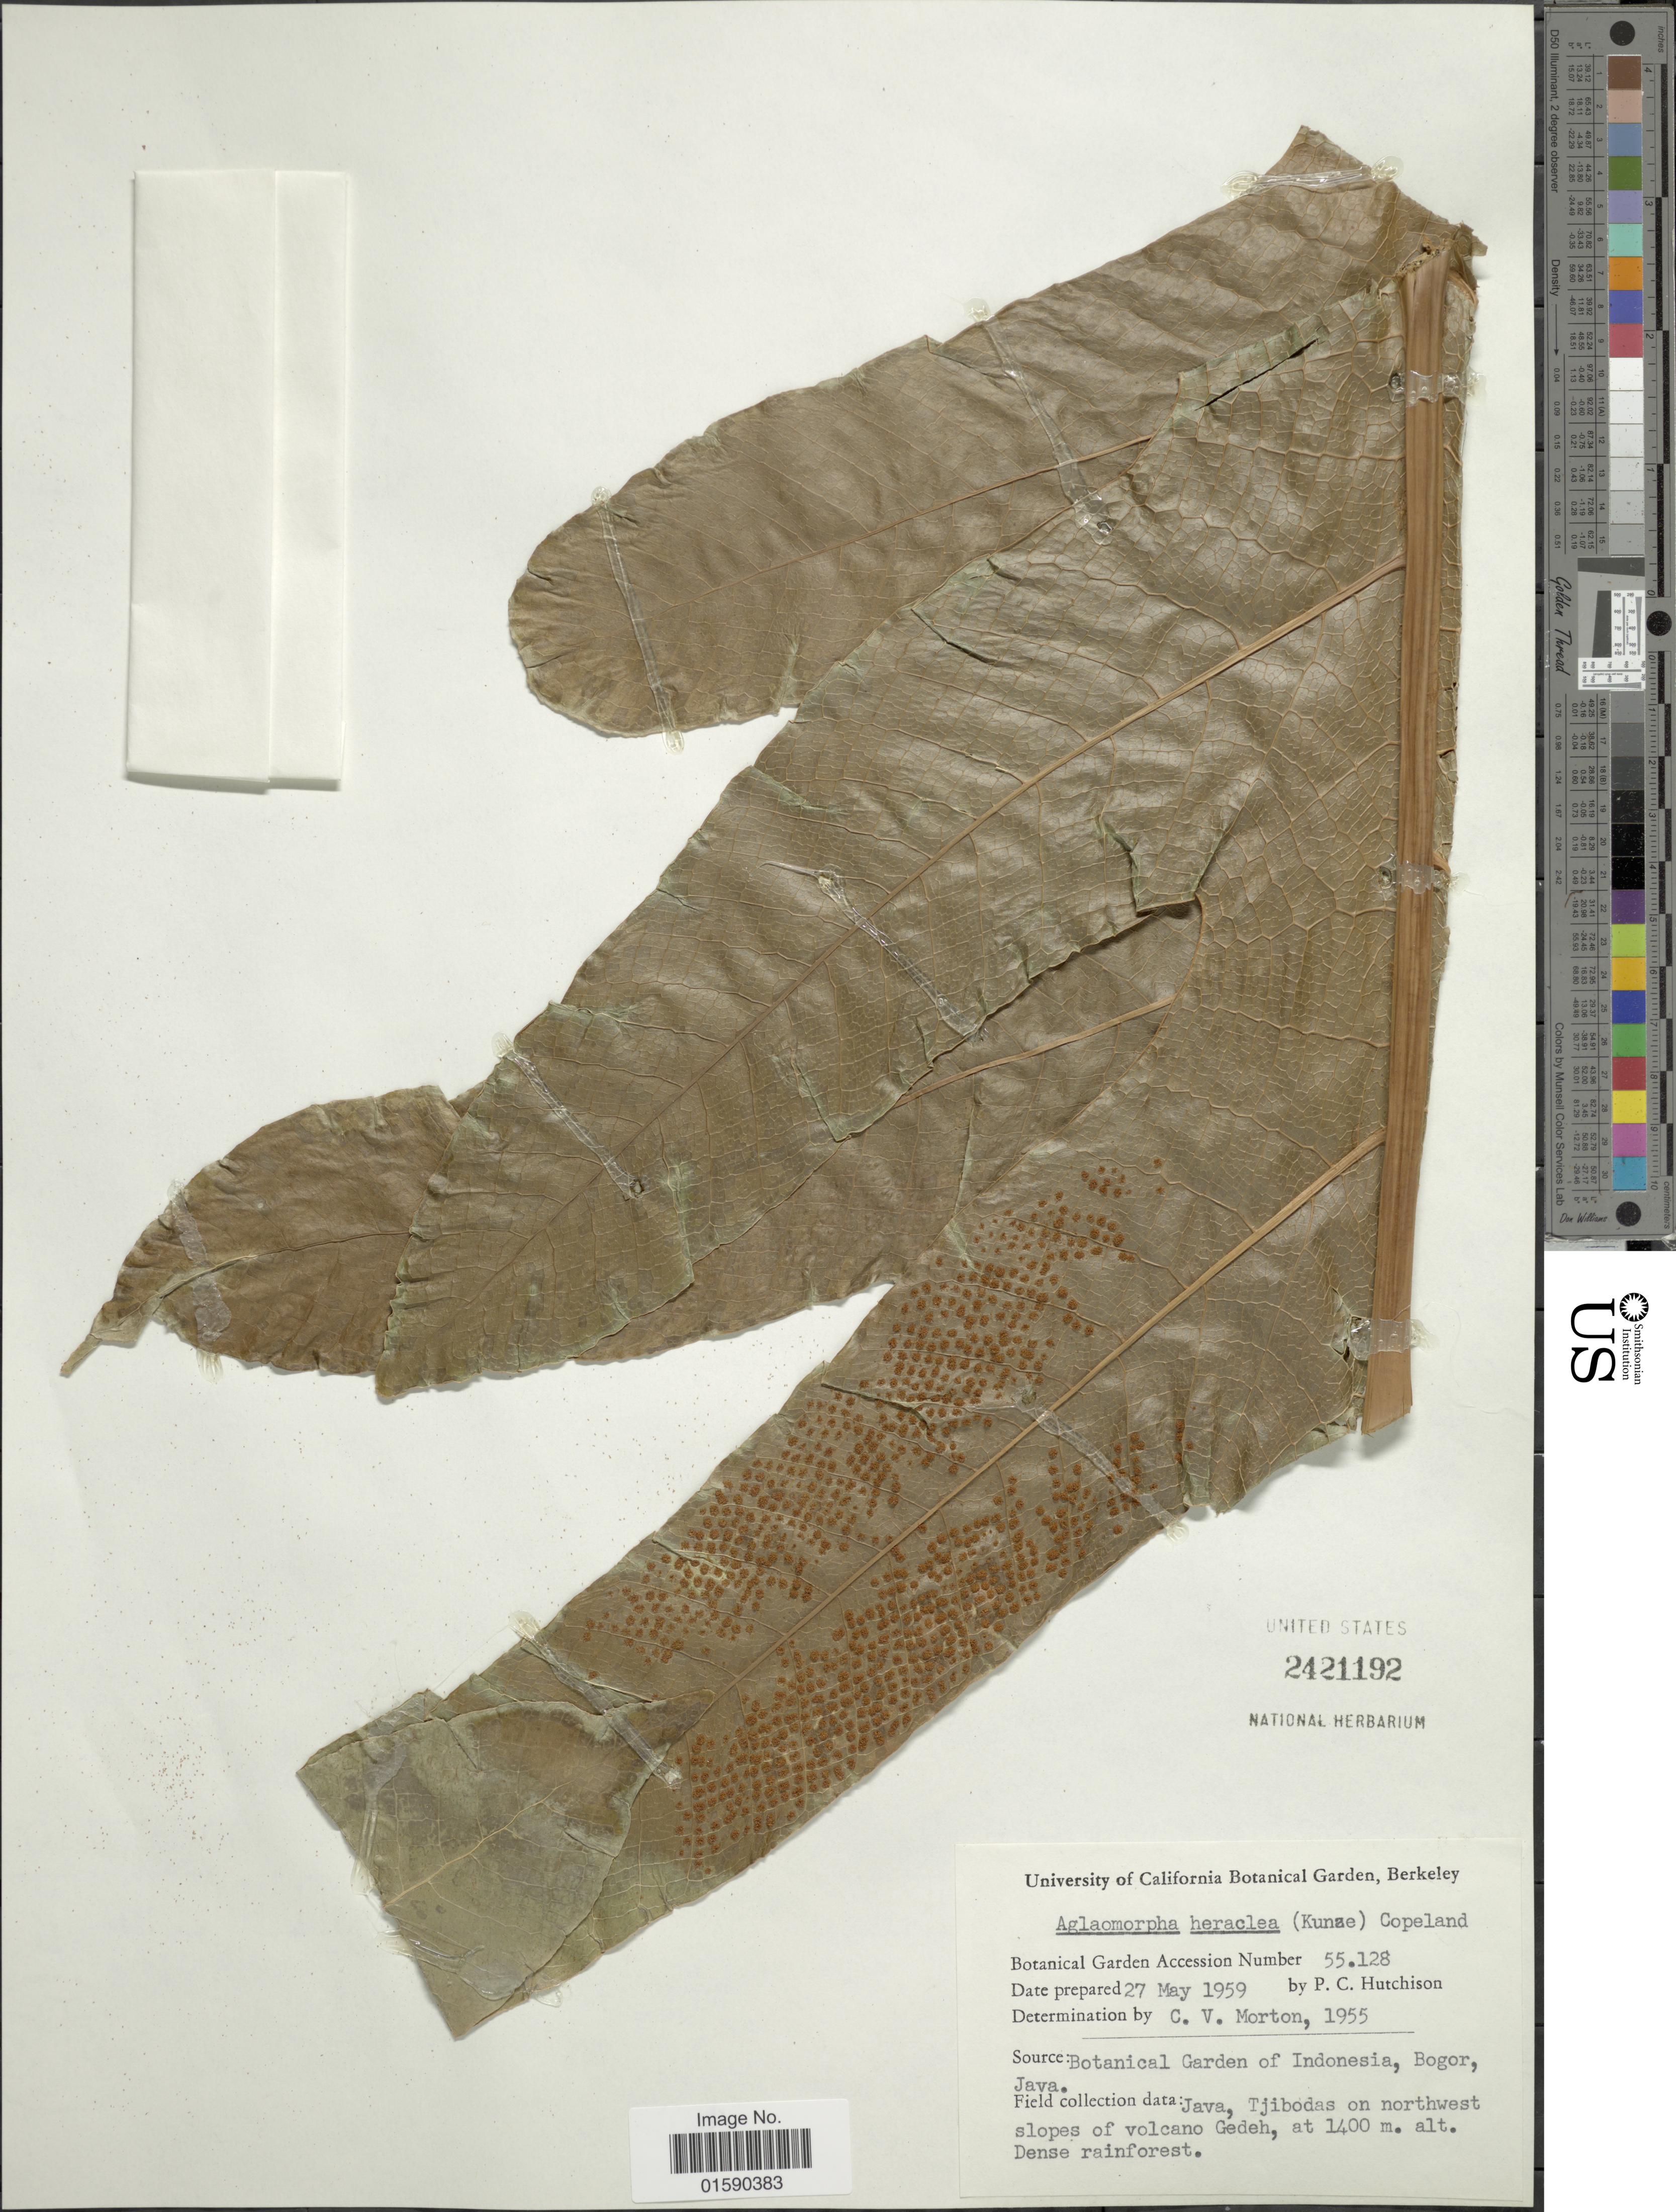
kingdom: Plantae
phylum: Tracheophyta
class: Polypodiopsida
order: Polypodiales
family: Polypodiaceae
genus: Aglaomorpha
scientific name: Aglaomorpha heraclea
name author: (Kunze) Copel.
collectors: P. C. Hutchison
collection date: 1959-05-27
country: United States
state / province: California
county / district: Alameda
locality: University of California Botanical Garden, Berkeley.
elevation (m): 1400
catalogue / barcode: US 2421192